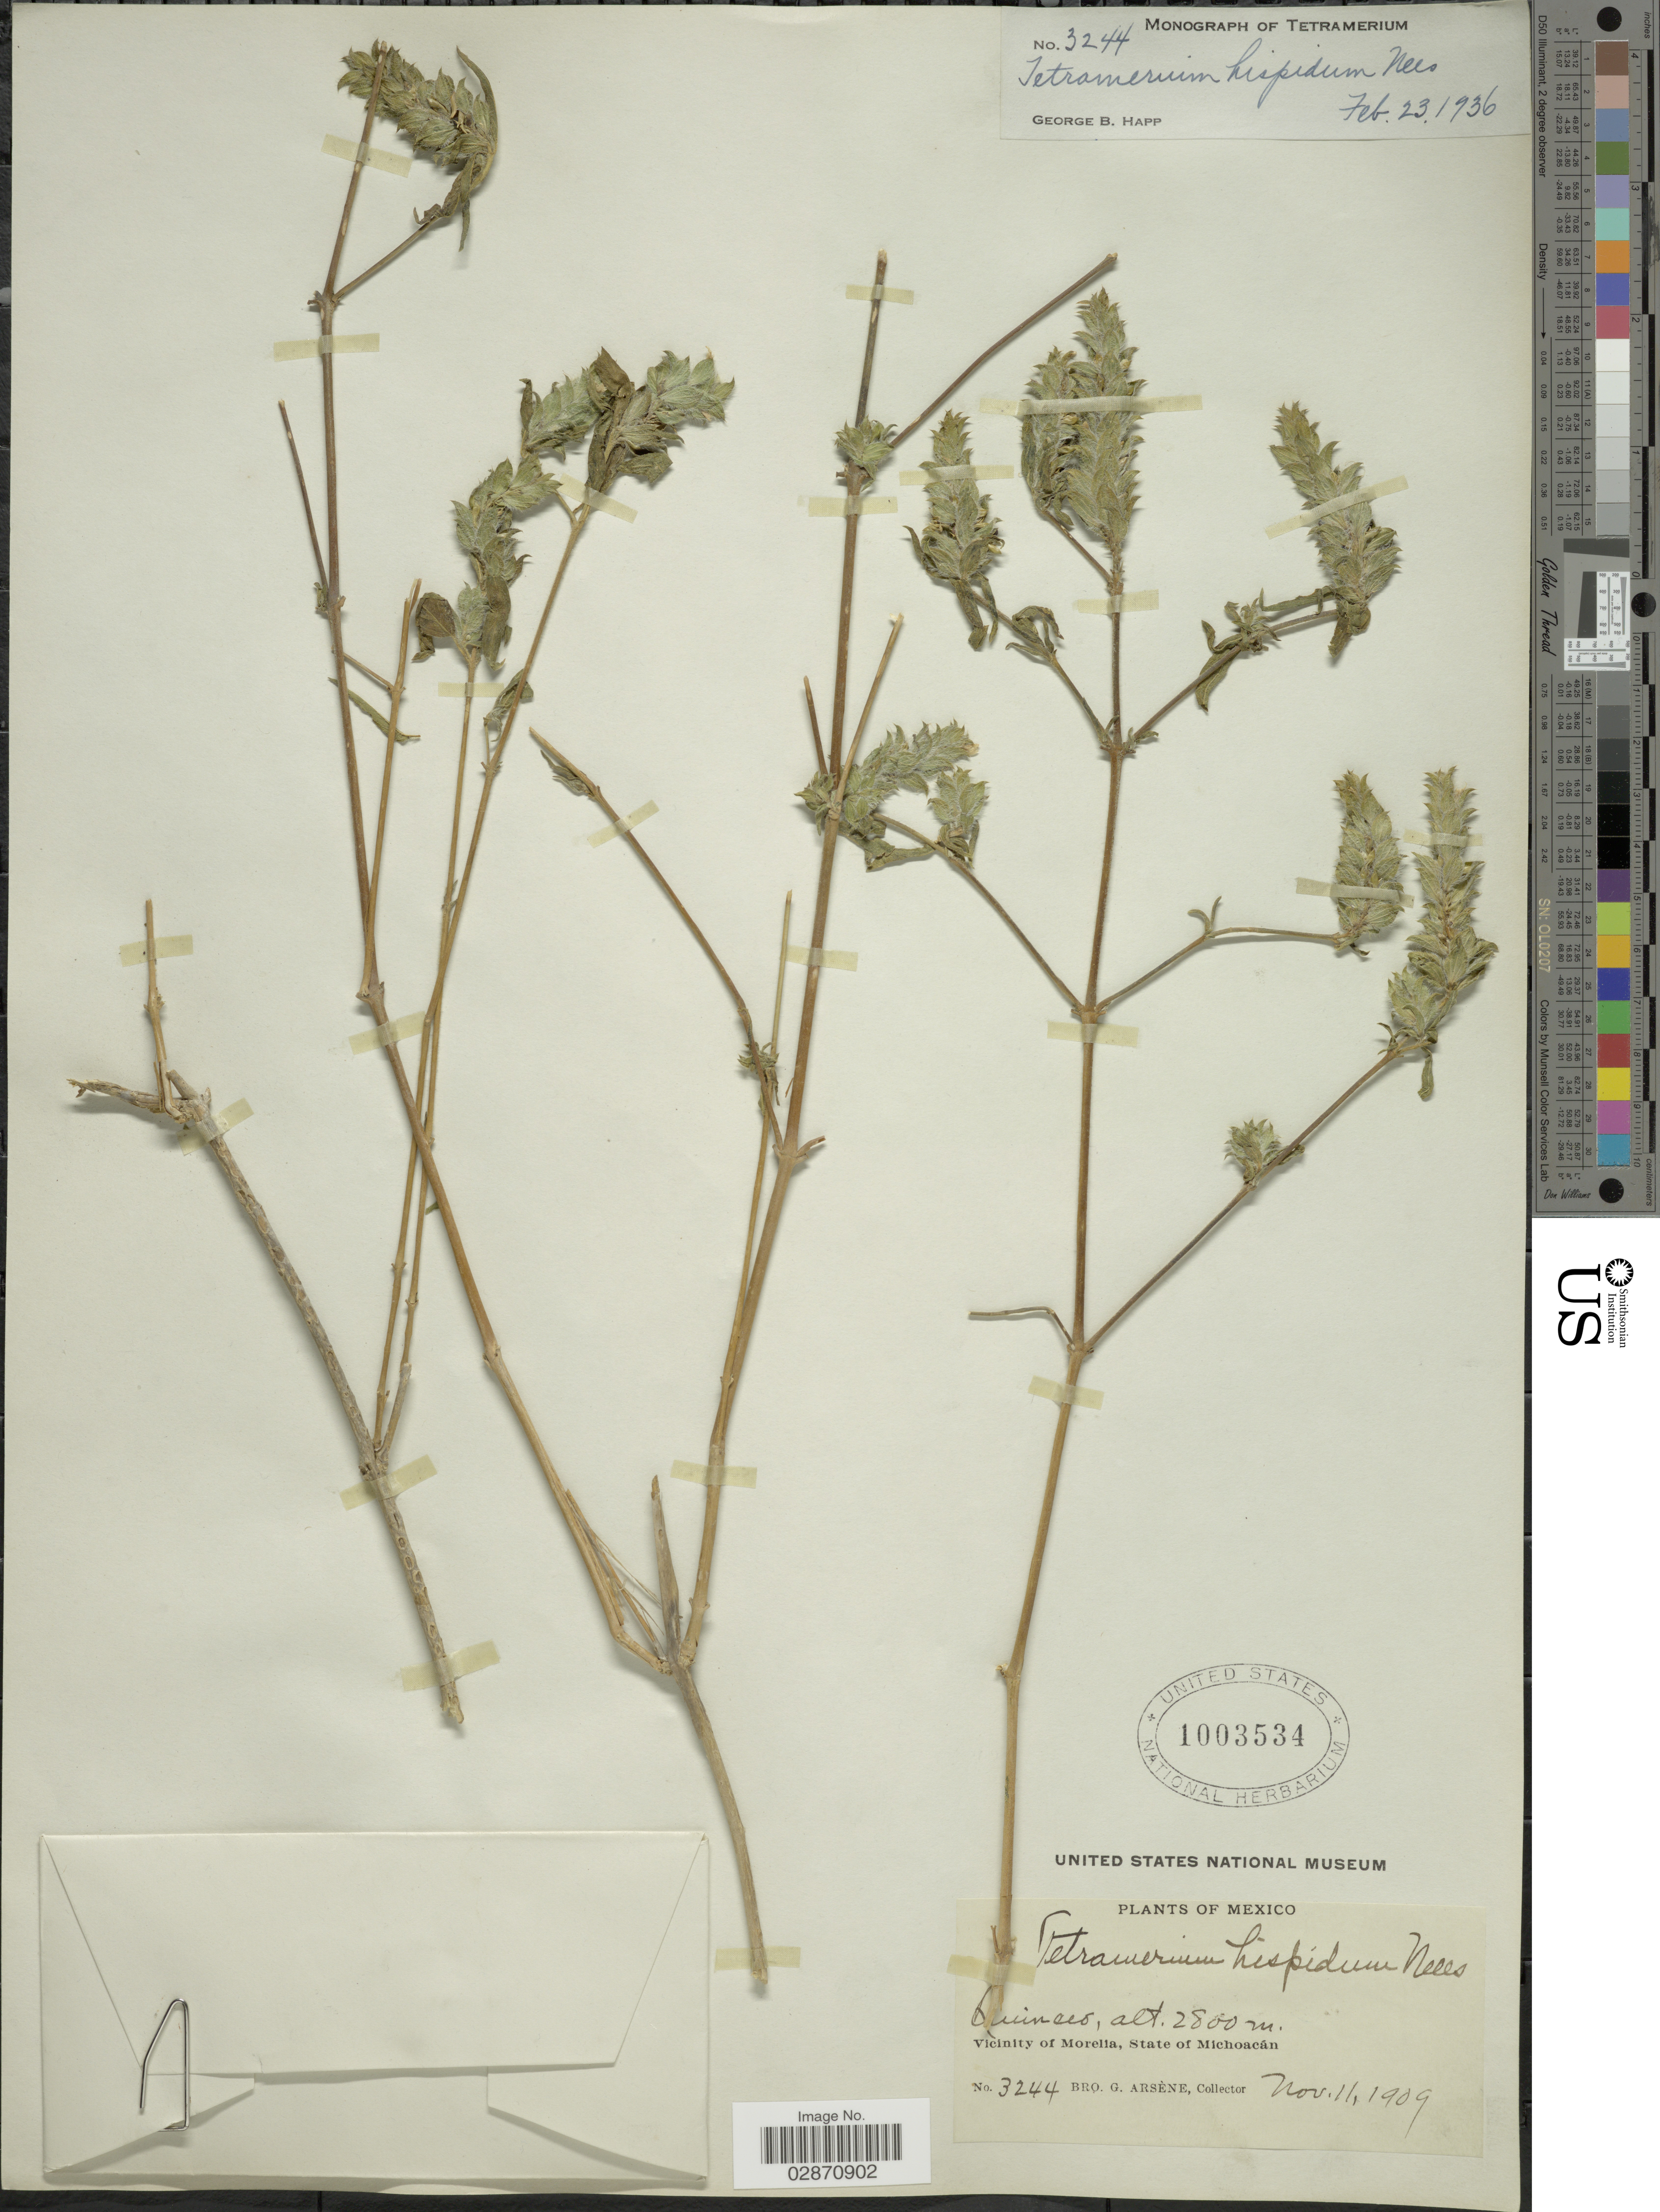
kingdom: Plantae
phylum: Tracheophyta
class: Magnoliopsida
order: Lamiales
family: Acanthaceae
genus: Tetramerium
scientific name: Tetramerium nervosum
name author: Nees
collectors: Bro. G. Arsène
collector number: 3244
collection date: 1909-11-11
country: Mexico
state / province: Michoacán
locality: Quinceo. Vicinity of Morelia.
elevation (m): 2800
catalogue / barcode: US 1003534